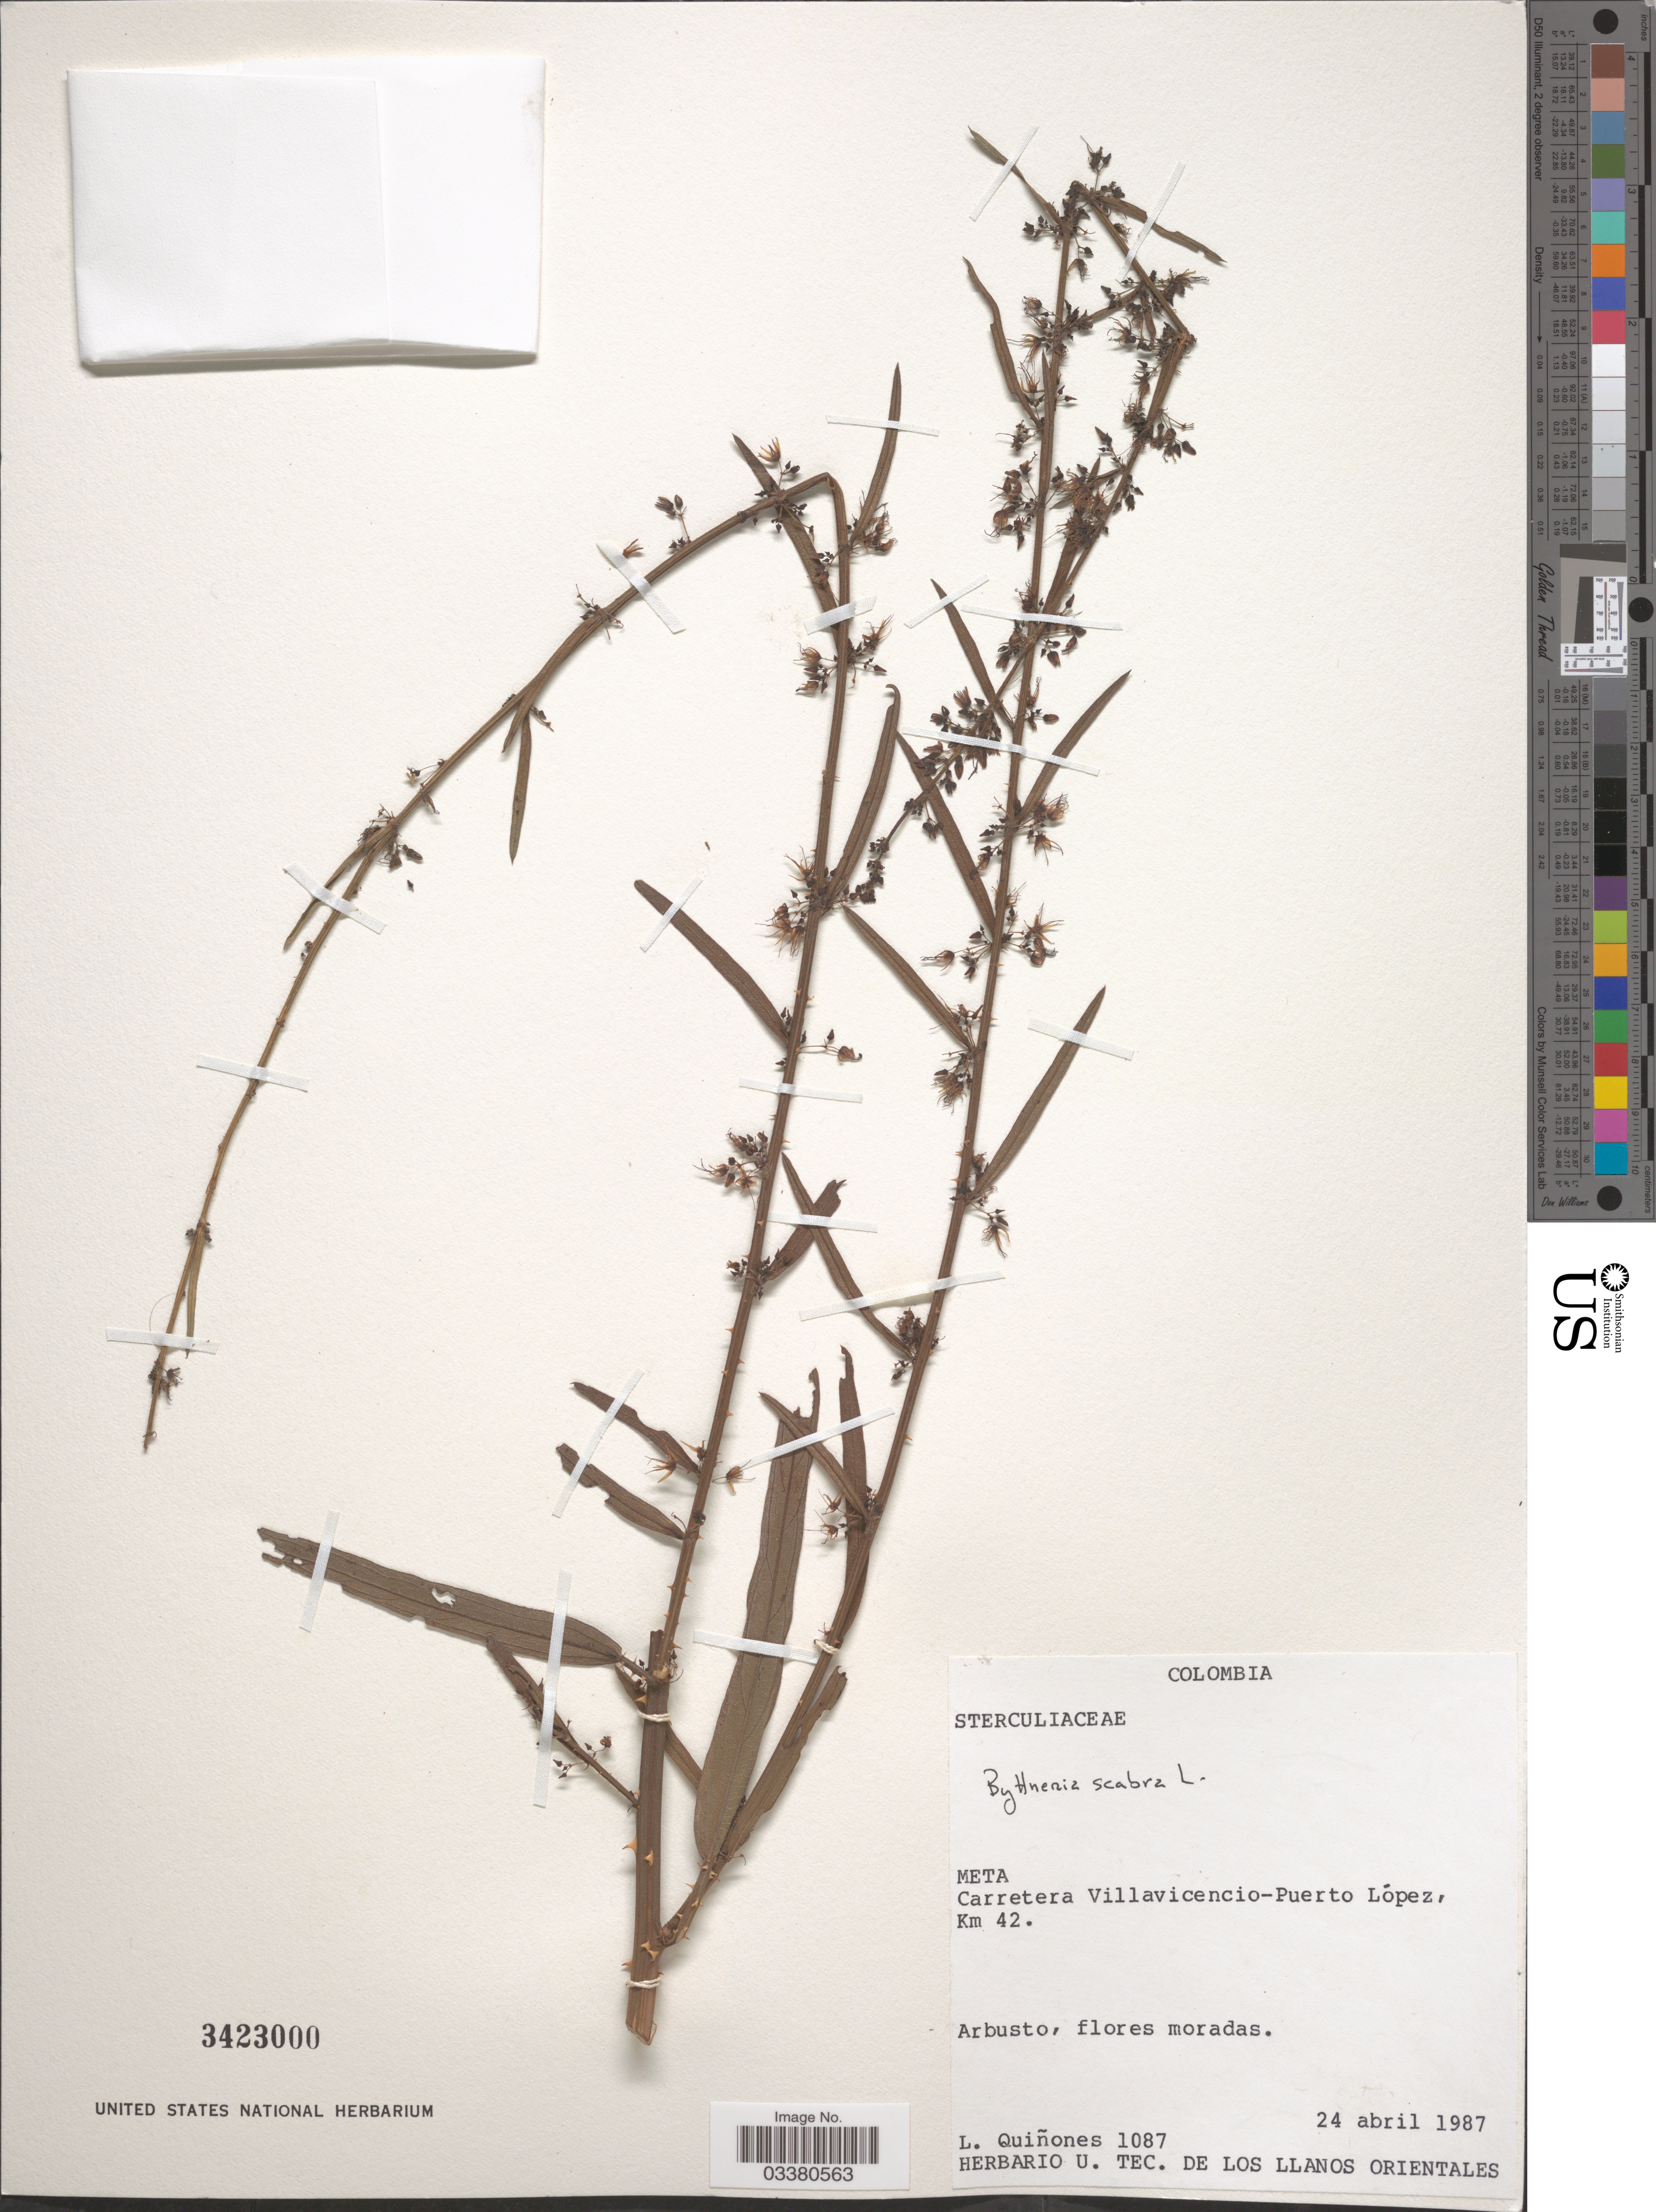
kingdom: Plantae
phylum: Tracheophyta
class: Magnoliopsida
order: Malvales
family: Malvaceae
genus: Byttneria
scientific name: Byttneria scabra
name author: L.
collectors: L. Quinones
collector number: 1087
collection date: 1987-04-24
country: Colombia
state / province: Meta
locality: Carretera Villavicencio-Puerto López, Km 42.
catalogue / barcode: US 3423000